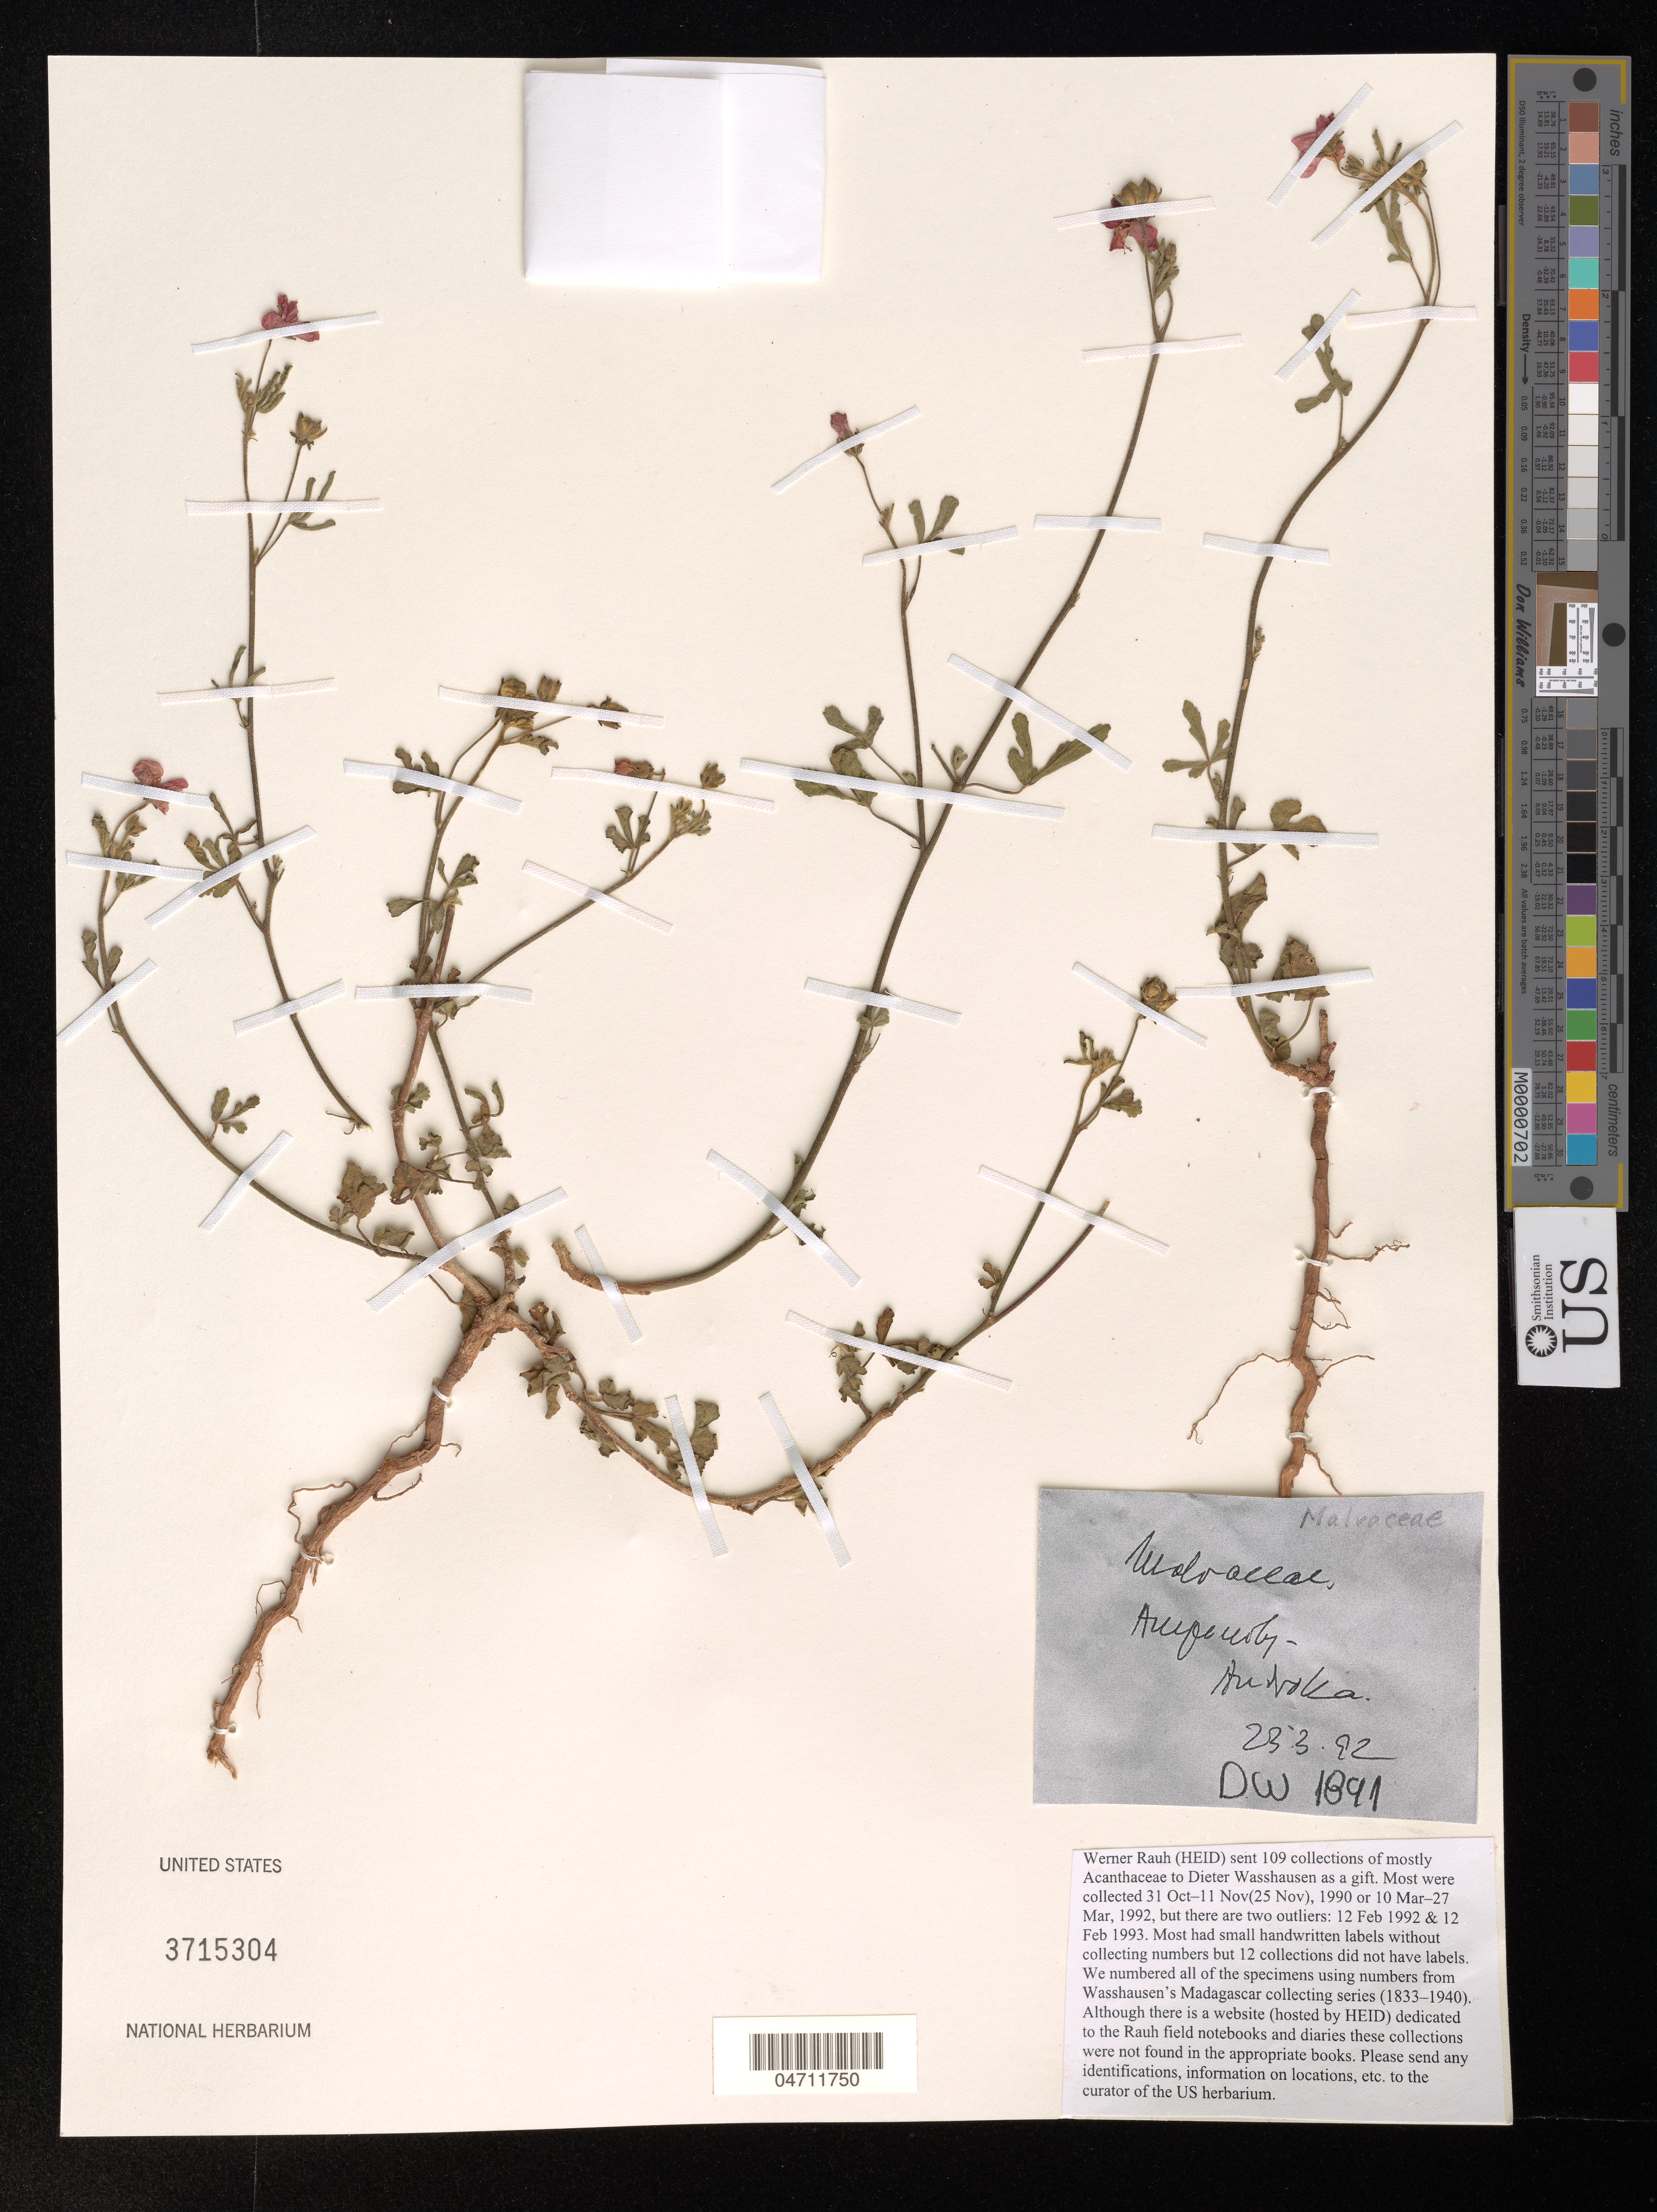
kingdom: Plantae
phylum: Tracheophyta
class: Magnoliopsida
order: Malvales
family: Malvaceae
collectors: W. Rauh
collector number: DW 1891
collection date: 1992-03-23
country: Madagascar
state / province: Tulear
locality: Androka, Ampanihy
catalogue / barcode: US 3715304